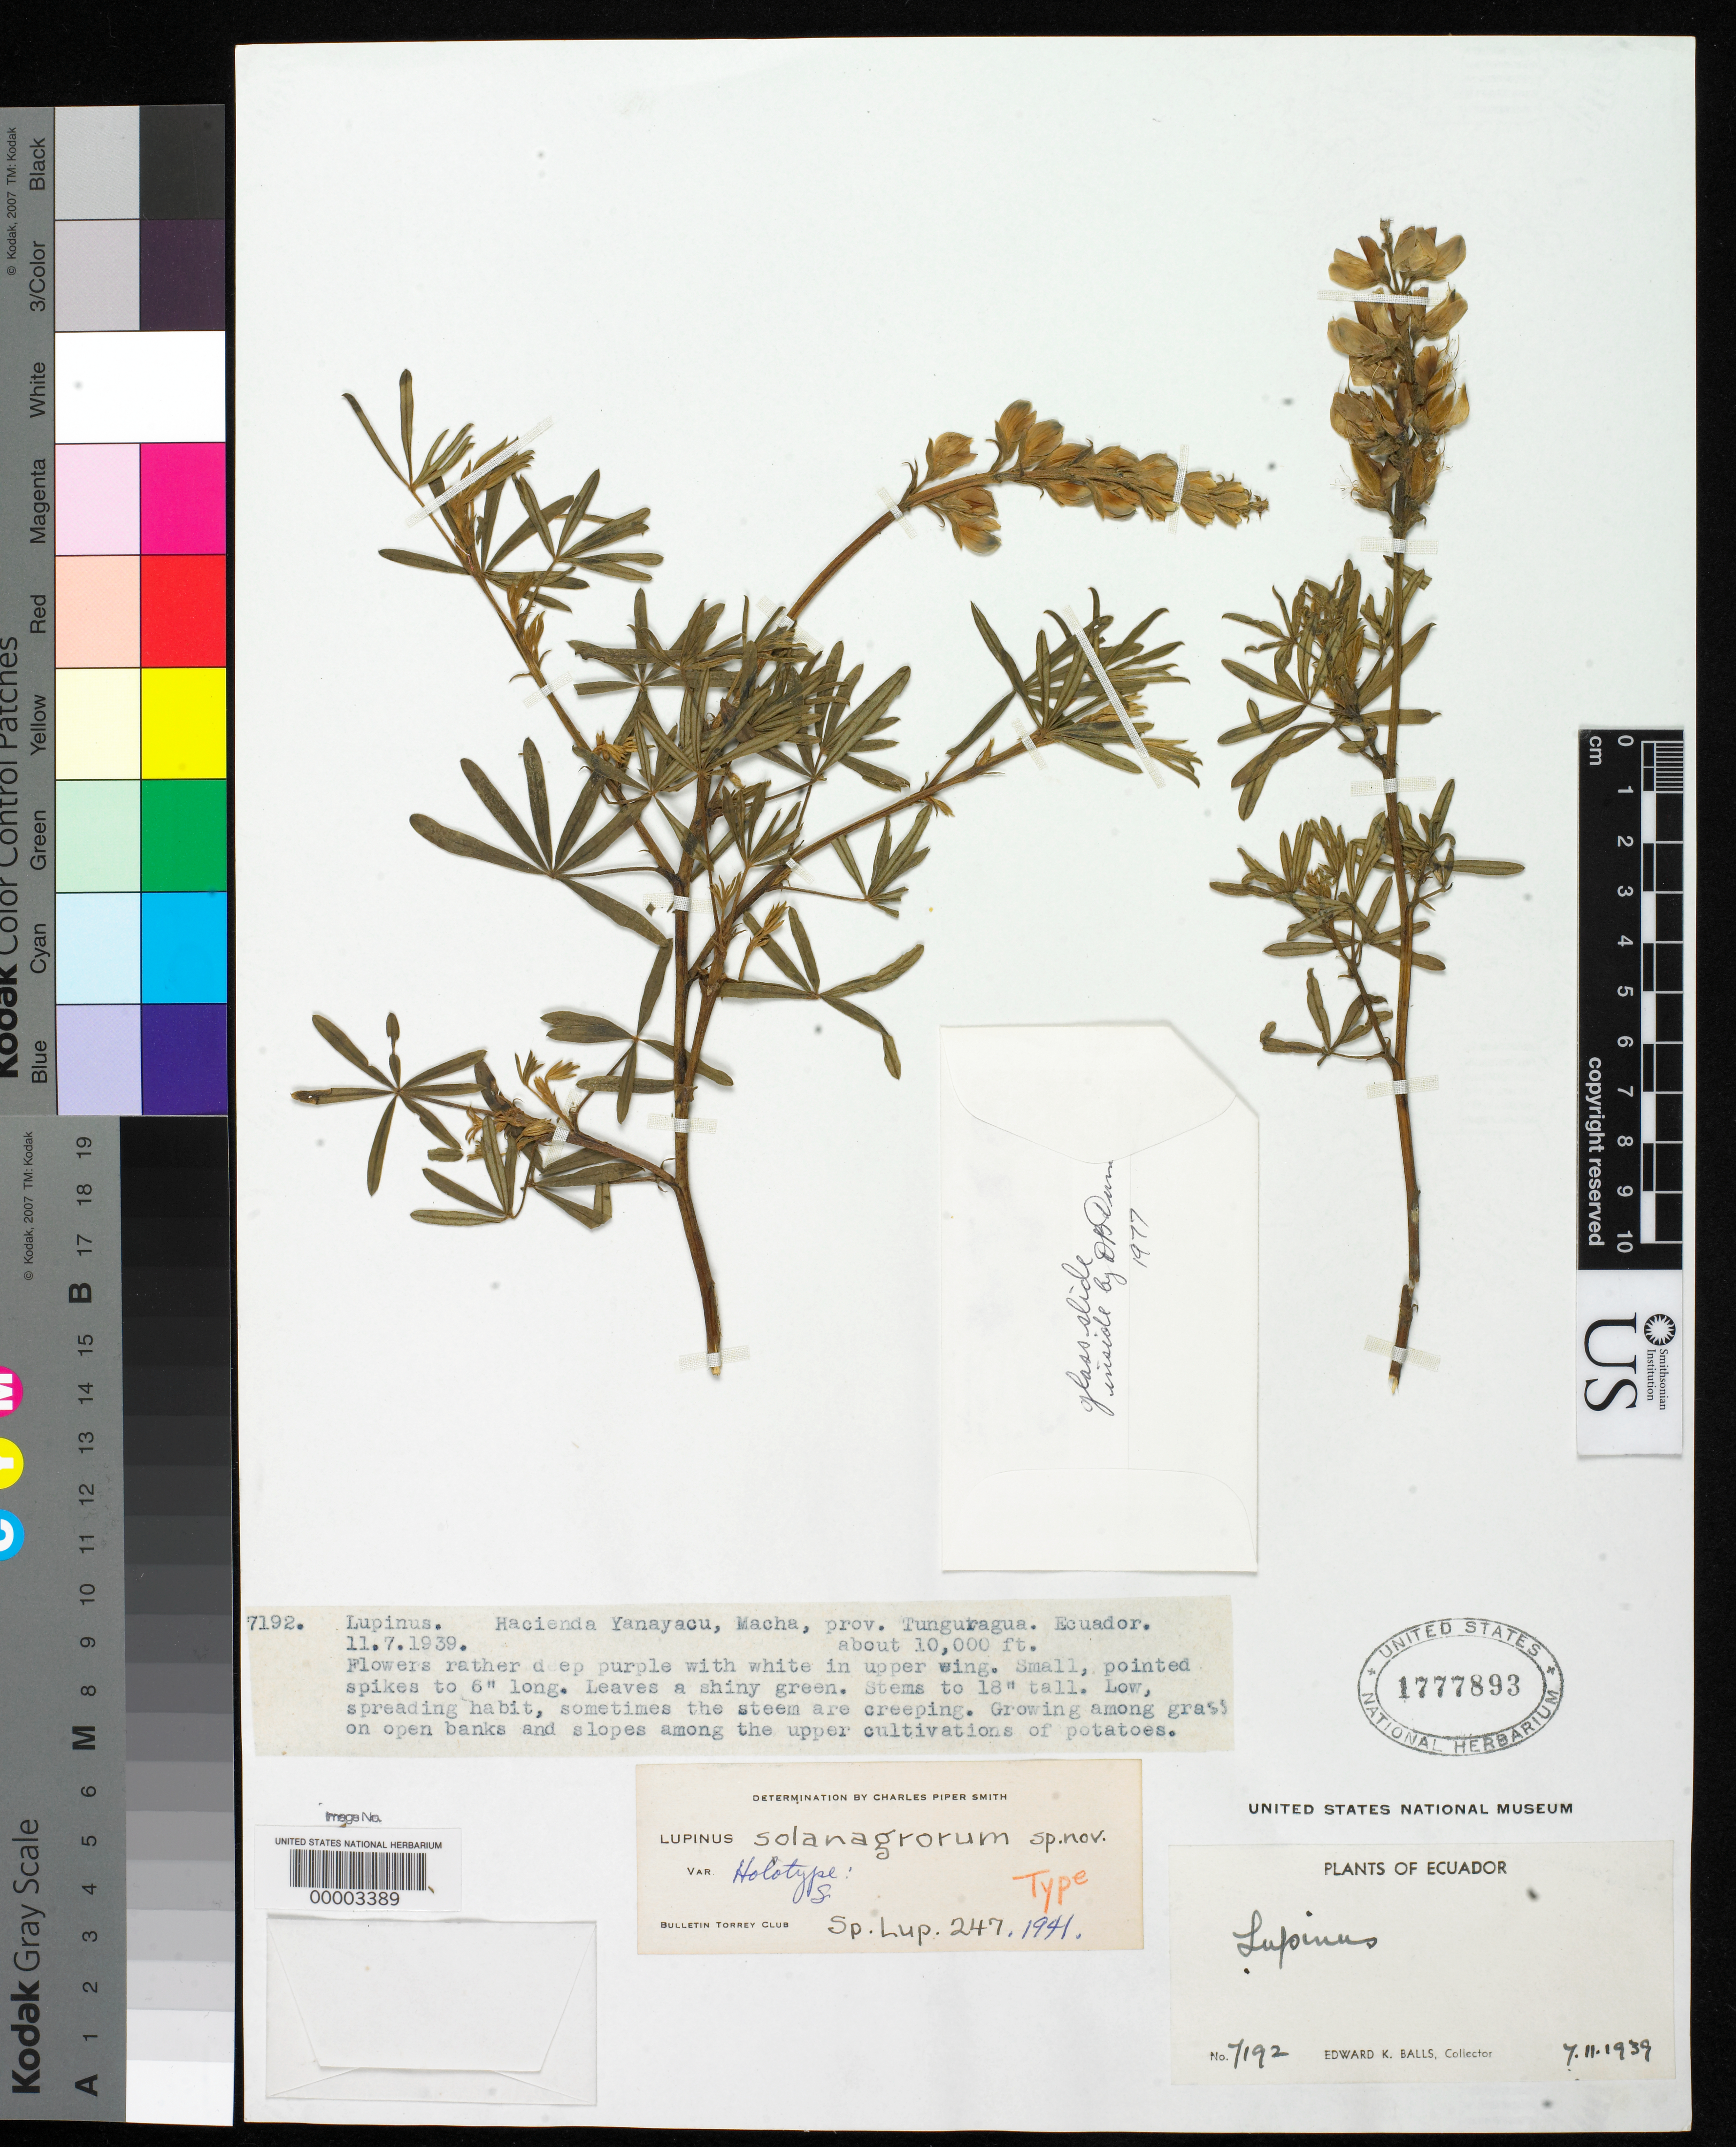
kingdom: Plantae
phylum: Tracheophyta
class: Magnoliopsida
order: Fabales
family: Fabaceae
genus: Lupinus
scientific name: Lupinus solanagrorum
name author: C.P. Sm.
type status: Holotype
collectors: E. K. Balls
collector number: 7192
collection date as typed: Jul 1939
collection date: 1939-07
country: Ecuador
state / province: Tungurahua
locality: Macha, Hacienda Yanayacu.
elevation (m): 3048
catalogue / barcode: US 1777893